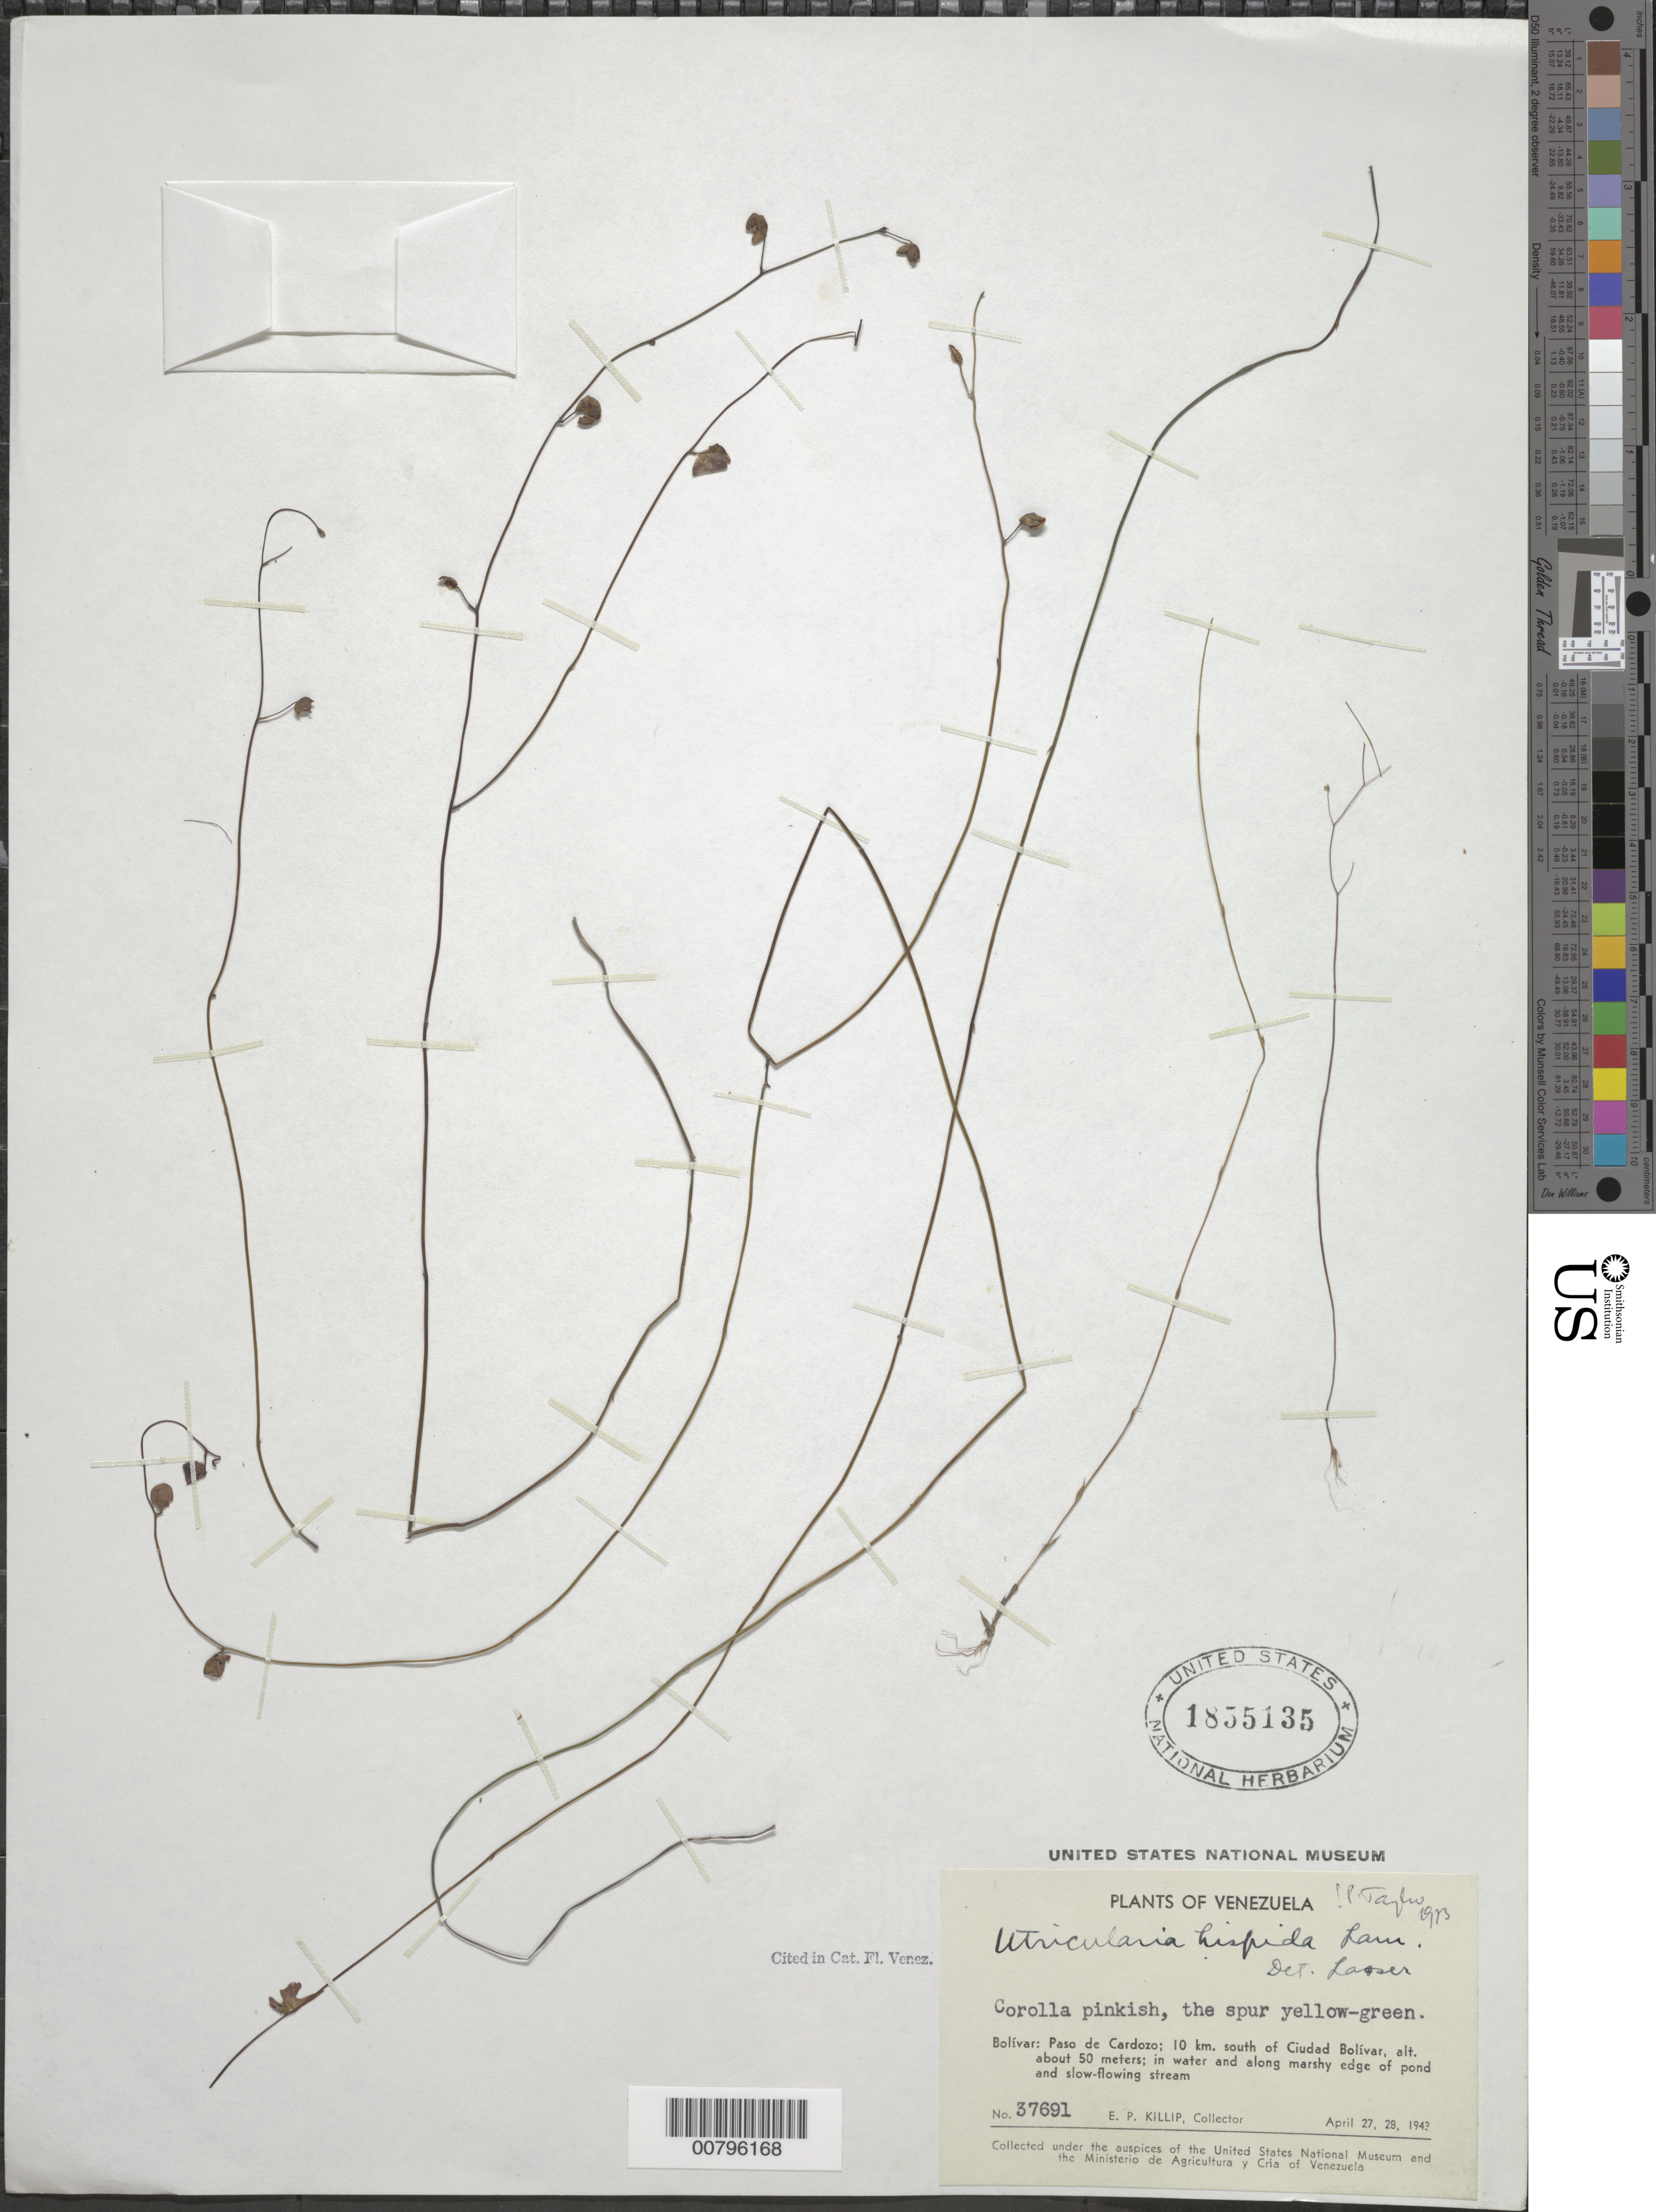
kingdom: Plantae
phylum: Tracheophyta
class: Magnoliopsida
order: Lamiales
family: Lentibulariaceae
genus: Utricularia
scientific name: Utricularia hispida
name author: Lam.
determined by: Taylor, P.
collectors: E. P. Killip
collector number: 37691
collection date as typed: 27-Apr-43 to 28-Apr-43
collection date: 1943-04-27/1943-04-28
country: Venezuela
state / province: Bolívar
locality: Paso de Cardozo; 10 km south of Ciudad Bolívar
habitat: In water and along marshy edge of pond and slow-flowing stream, growing in deep water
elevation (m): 50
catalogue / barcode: US 1855135